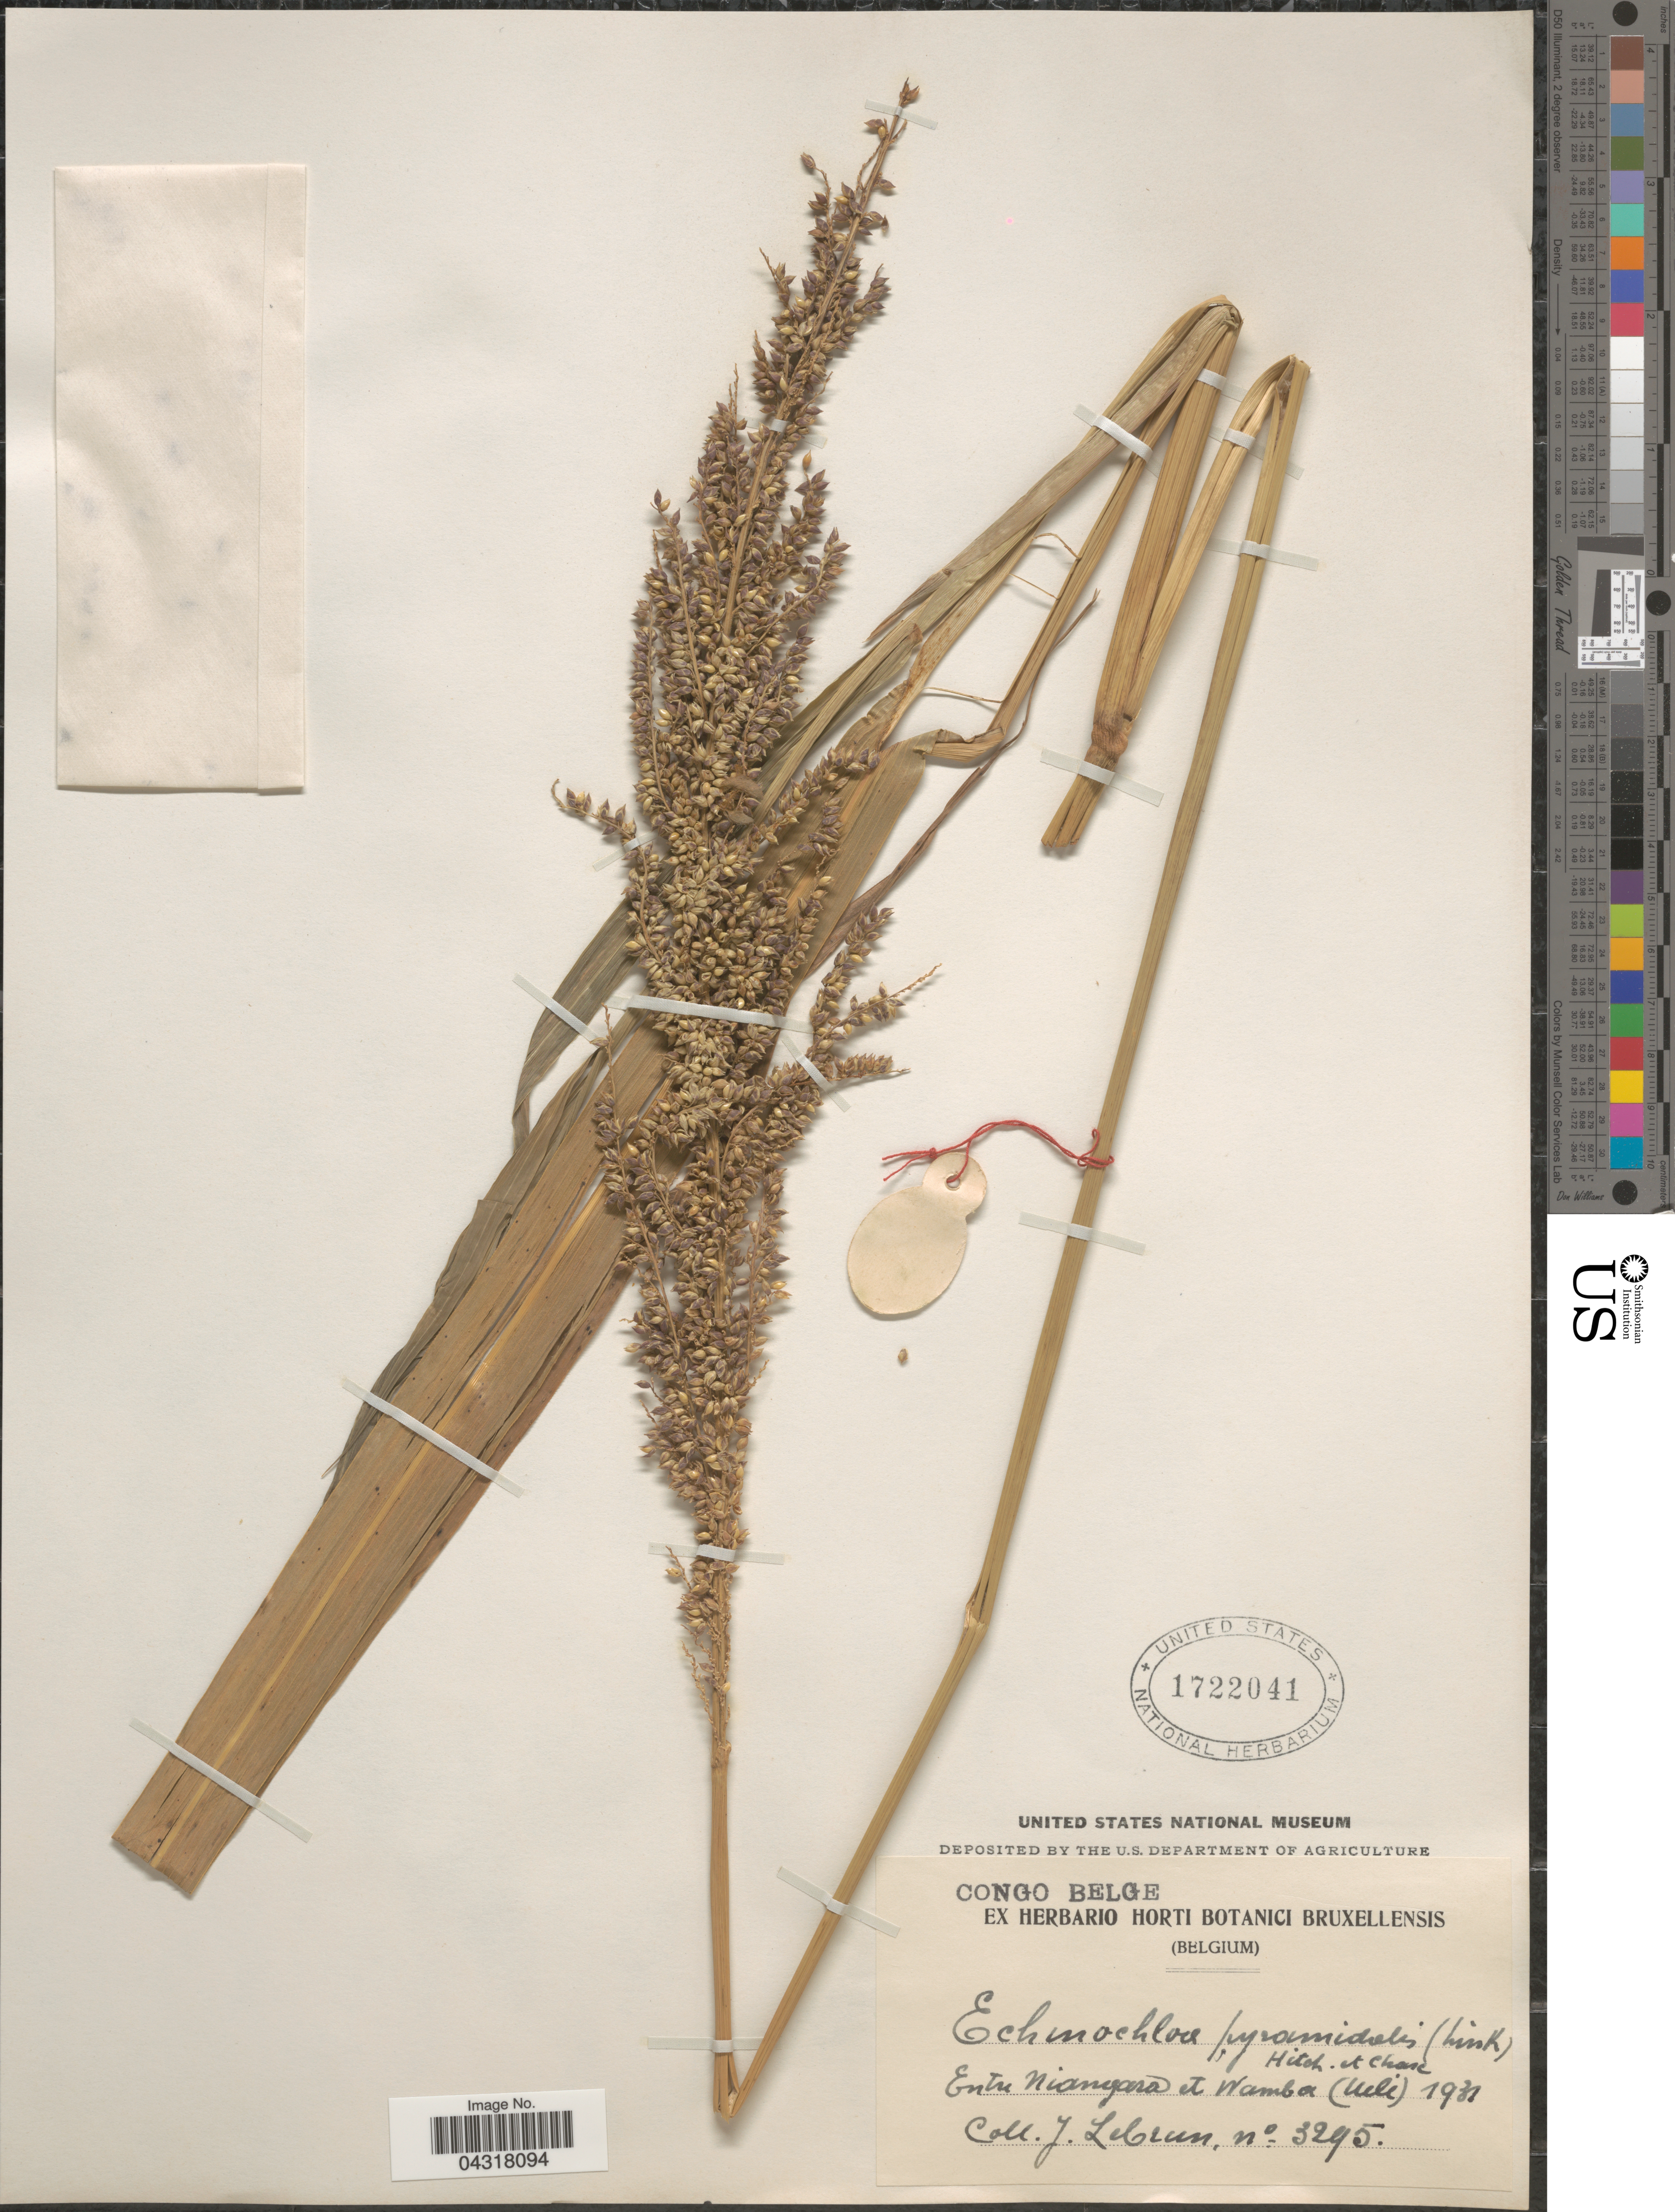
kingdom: Plantae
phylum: Tracheophyta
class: Liliopsida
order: Poales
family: Poaceae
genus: Echinochloa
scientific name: Echinochloa sp.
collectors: J. A. Lebrun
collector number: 3295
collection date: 1931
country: Congo, Democratic Republic of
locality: Congo Belge. Entre Niangara et Wamba (Uili).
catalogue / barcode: US 1722041